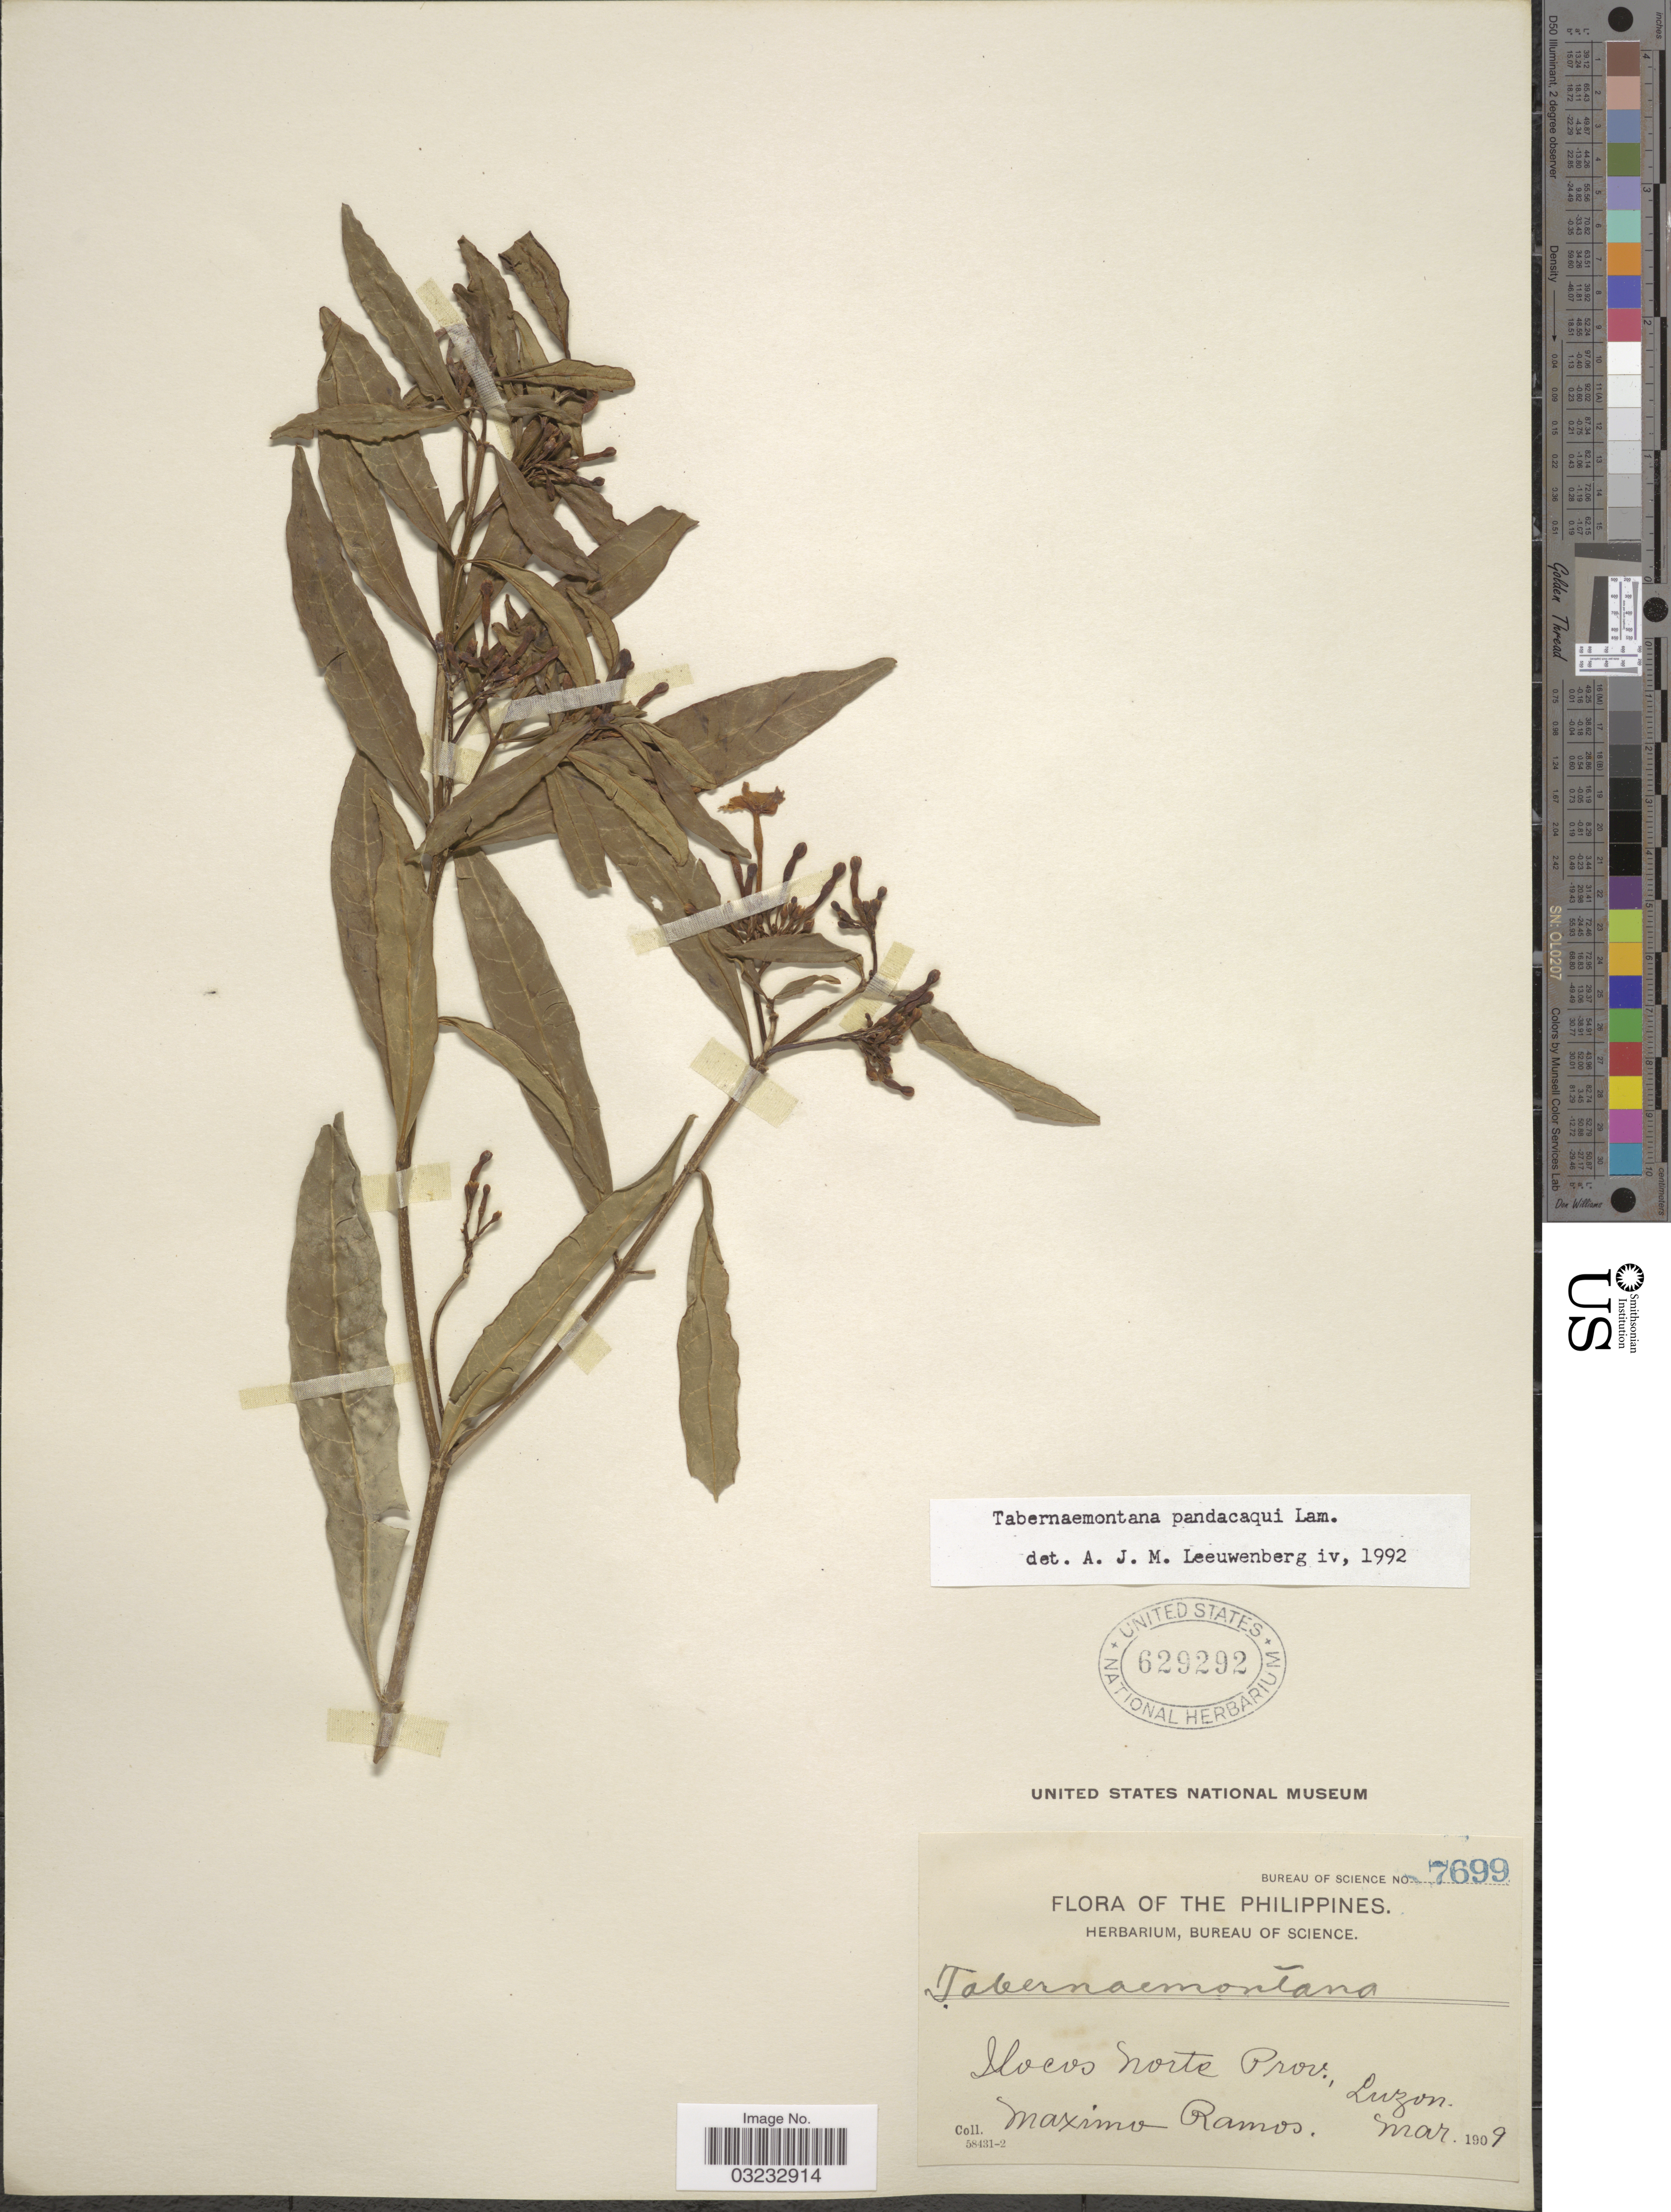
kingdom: Plantae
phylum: Tracheophyta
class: Magnoliopsida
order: Gentianales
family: Apocynaceae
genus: Tabernaemontana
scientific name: Tabernaemontana pandacaqui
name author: Poir.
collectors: M. Ramos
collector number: Bureau of Science 7699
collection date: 1909-03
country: Philippines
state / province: Ilocos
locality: Ilocos Norte Prov., Luzon.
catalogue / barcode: US 629292